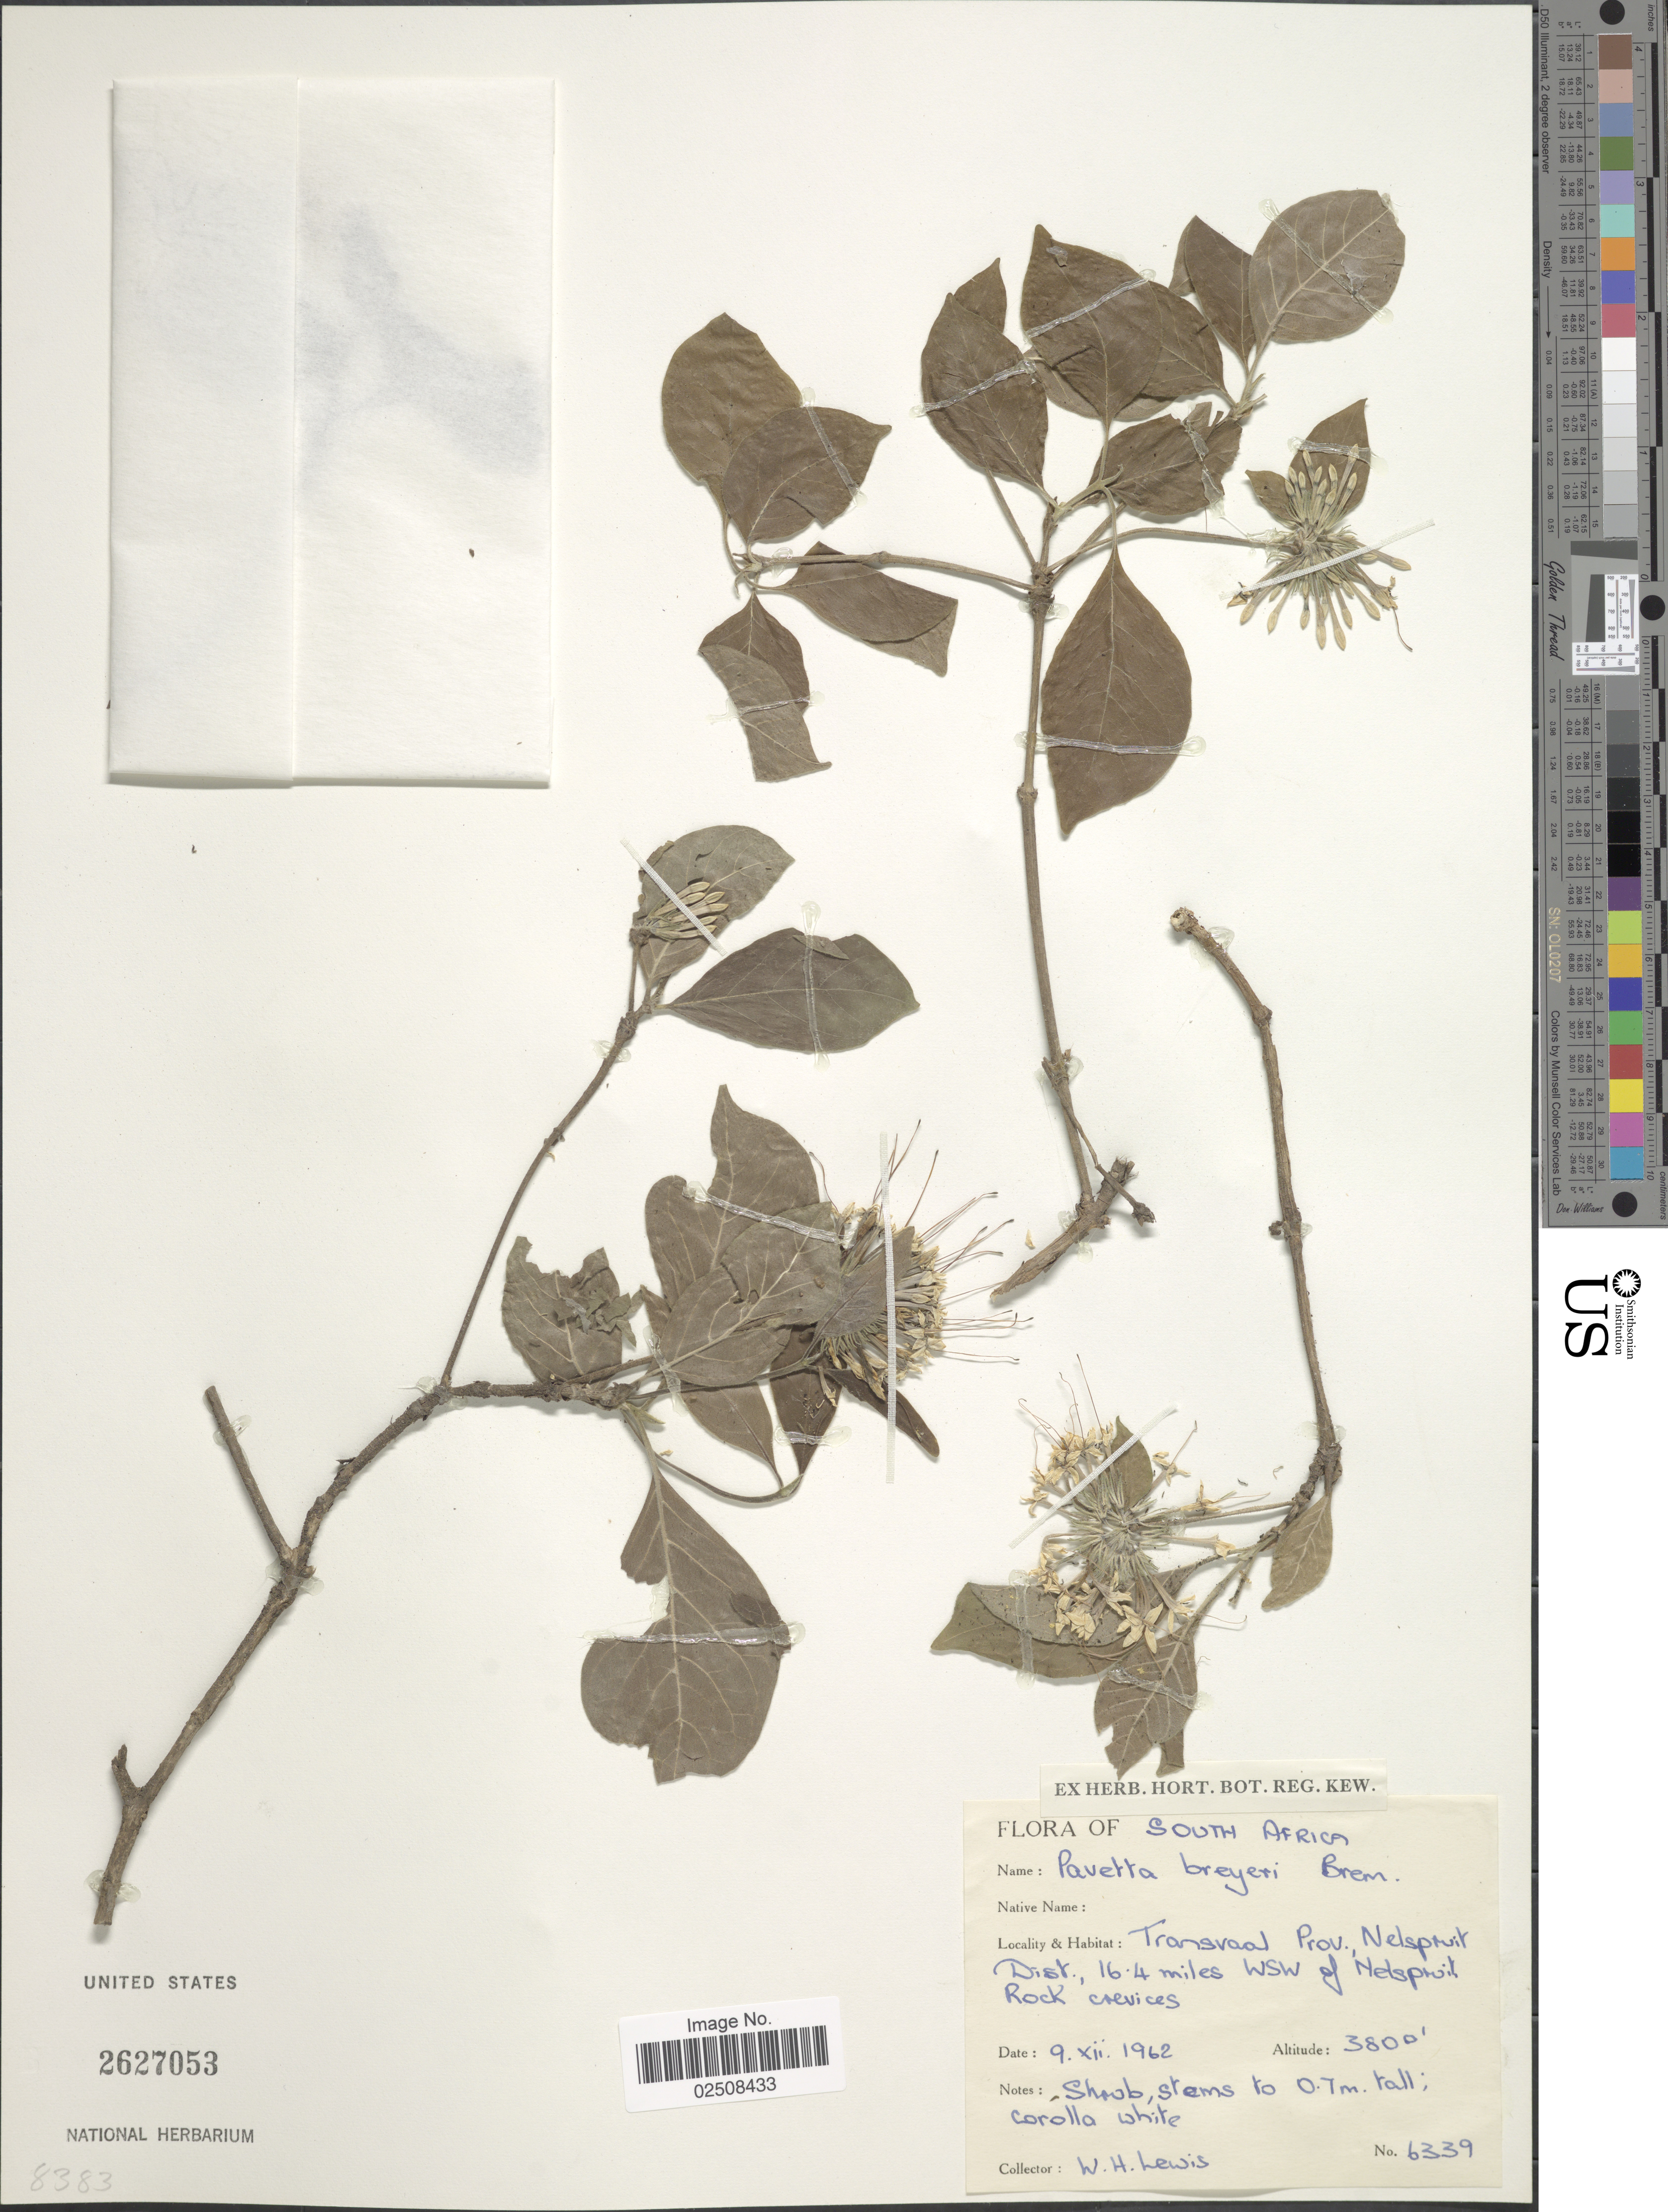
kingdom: Plantae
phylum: Tracheophyta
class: Magnoliopsida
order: Gentianales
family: Rubiaceae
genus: Pavetta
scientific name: Pavetta breyeri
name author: Bremek.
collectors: W. H. Lewis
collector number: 6339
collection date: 1962-12-09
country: South Africa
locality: Transvaal Prov. Nelspruit Dist., 16.4 miles WSW of Nelspruit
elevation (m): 1158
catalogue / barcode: US 2627053